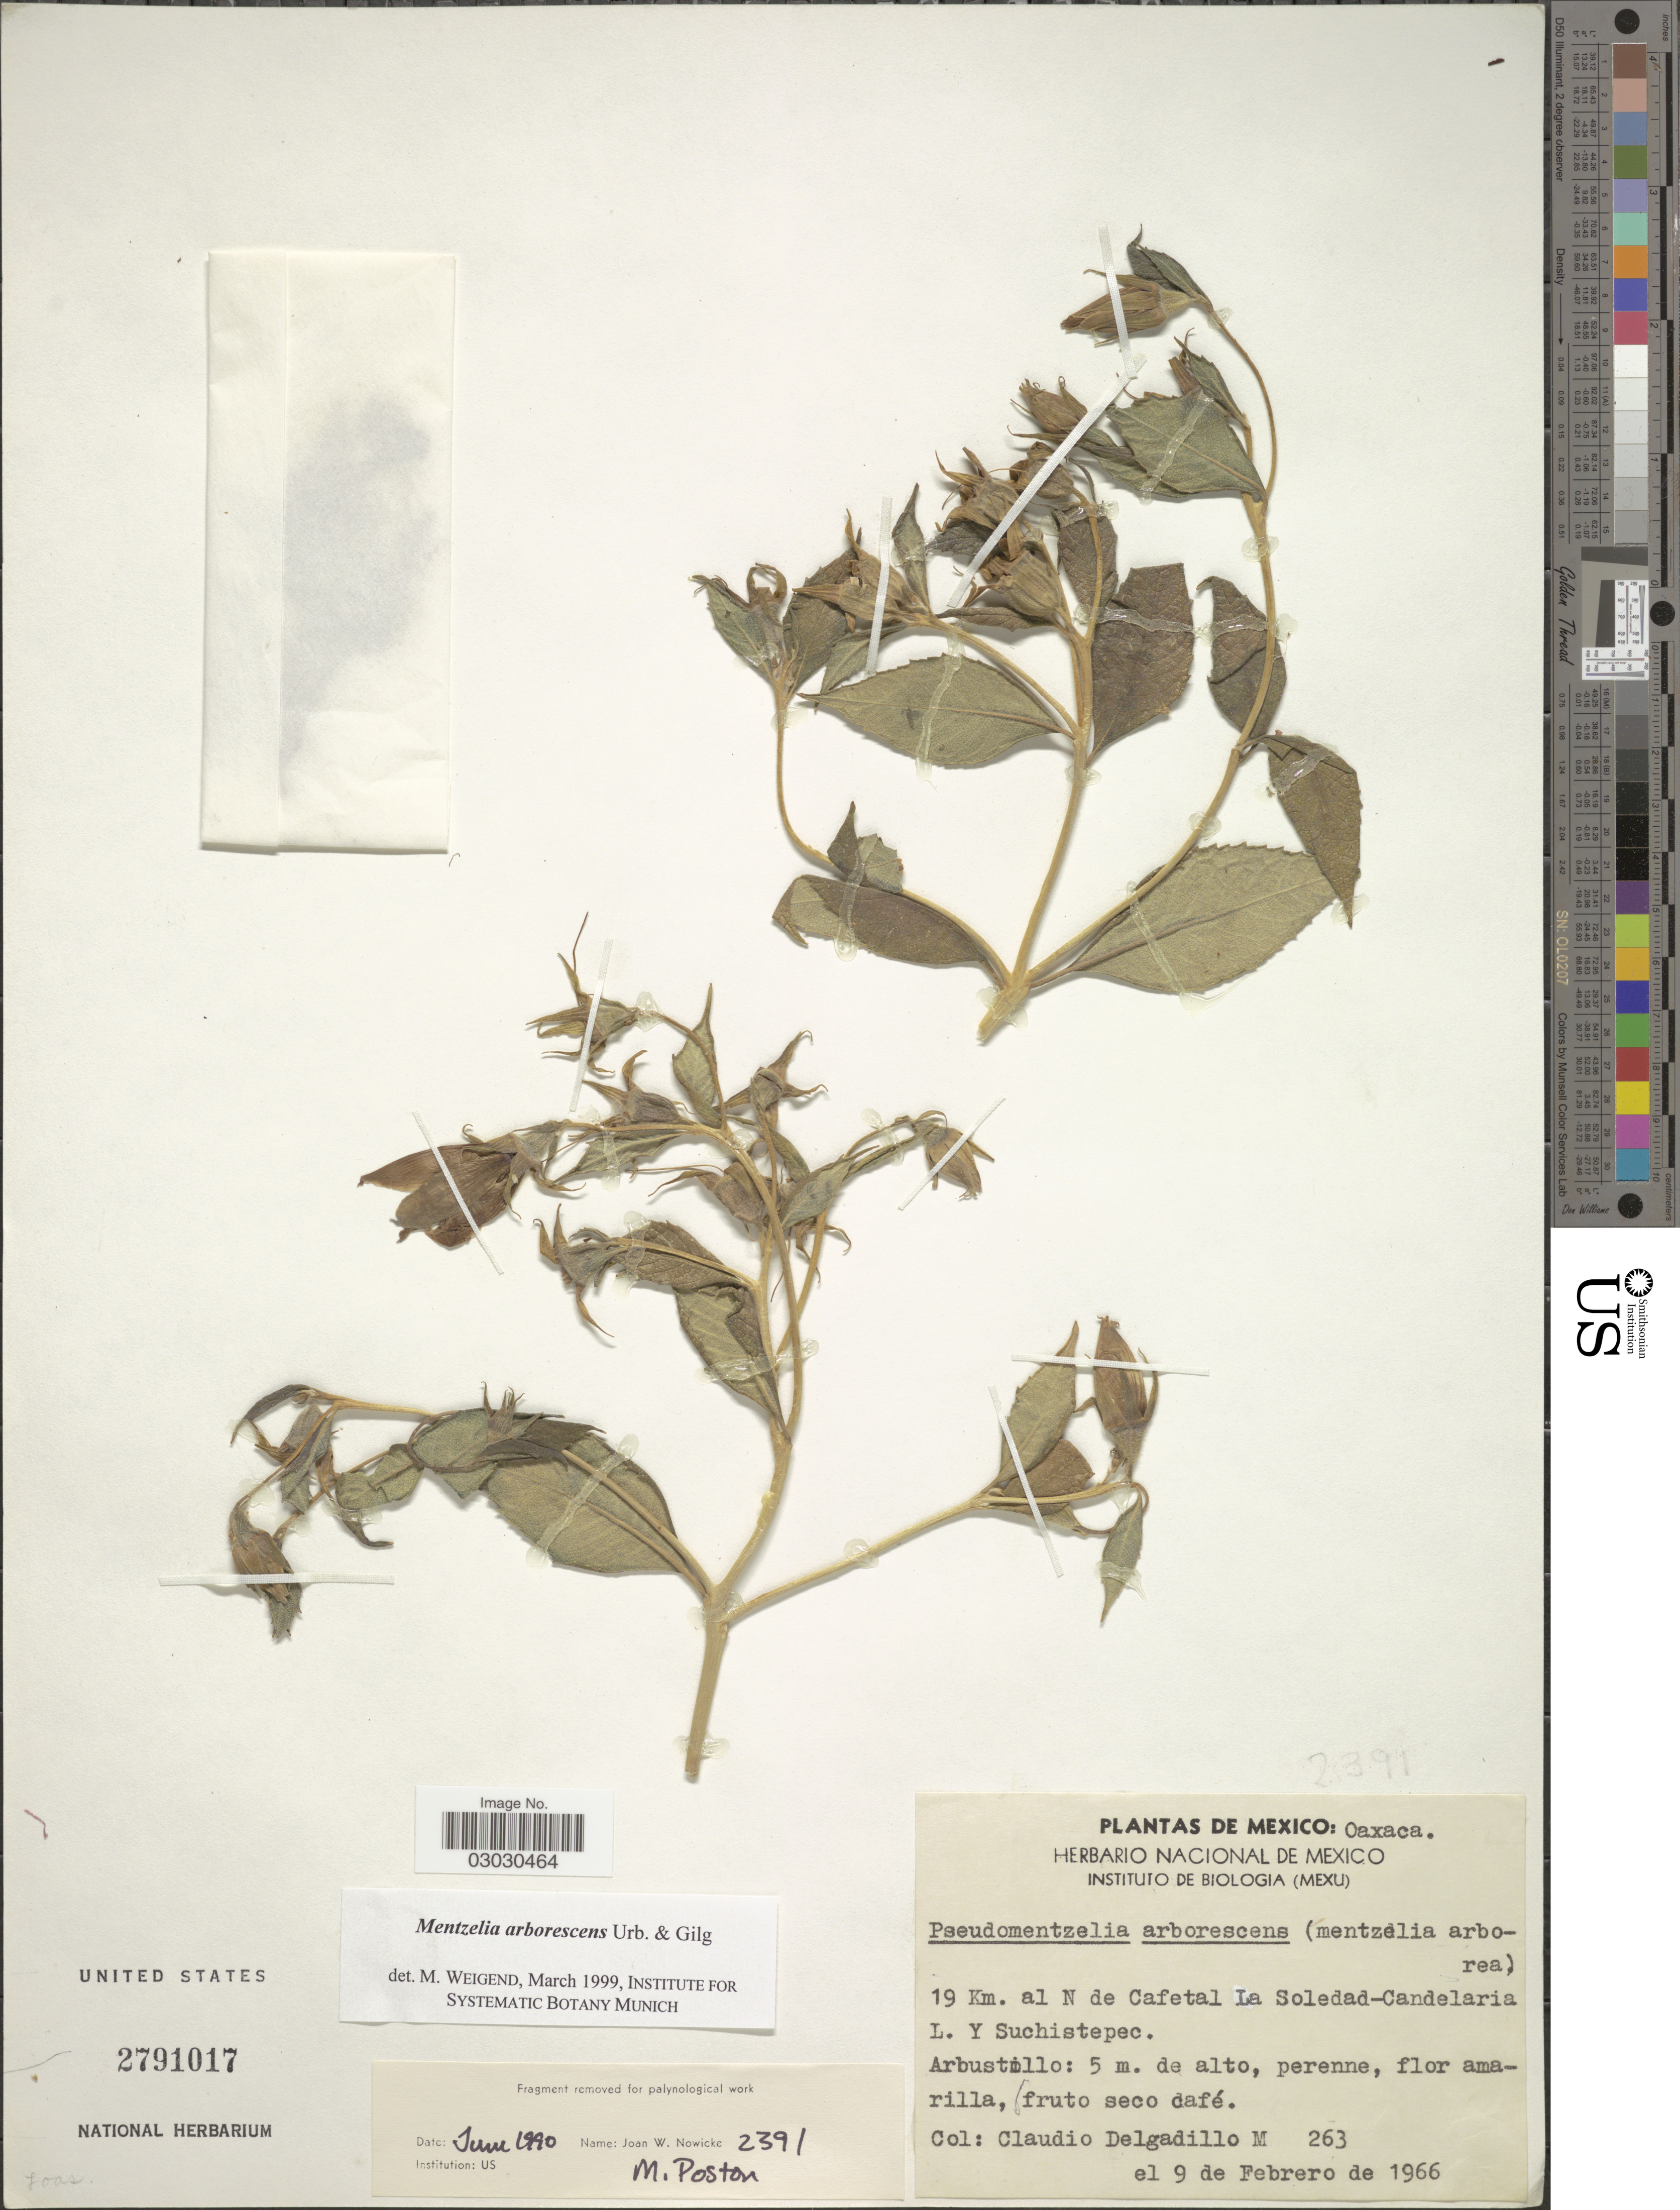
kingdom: Plantae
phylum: Tracheophyta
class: Magnoliopsida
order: Cornales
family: Loasaceae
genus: Mentzelia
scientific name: Mentzelia arborescens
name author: Urb. & Gilg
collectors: C. Delgadillo-m.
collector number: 263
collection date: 1966-02-09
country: Mexico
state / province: Oaxaca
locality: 19 Km. al N de Cafetal La Soledad-Candelaria L. Y Suchistepec.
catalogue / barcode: US 2791017